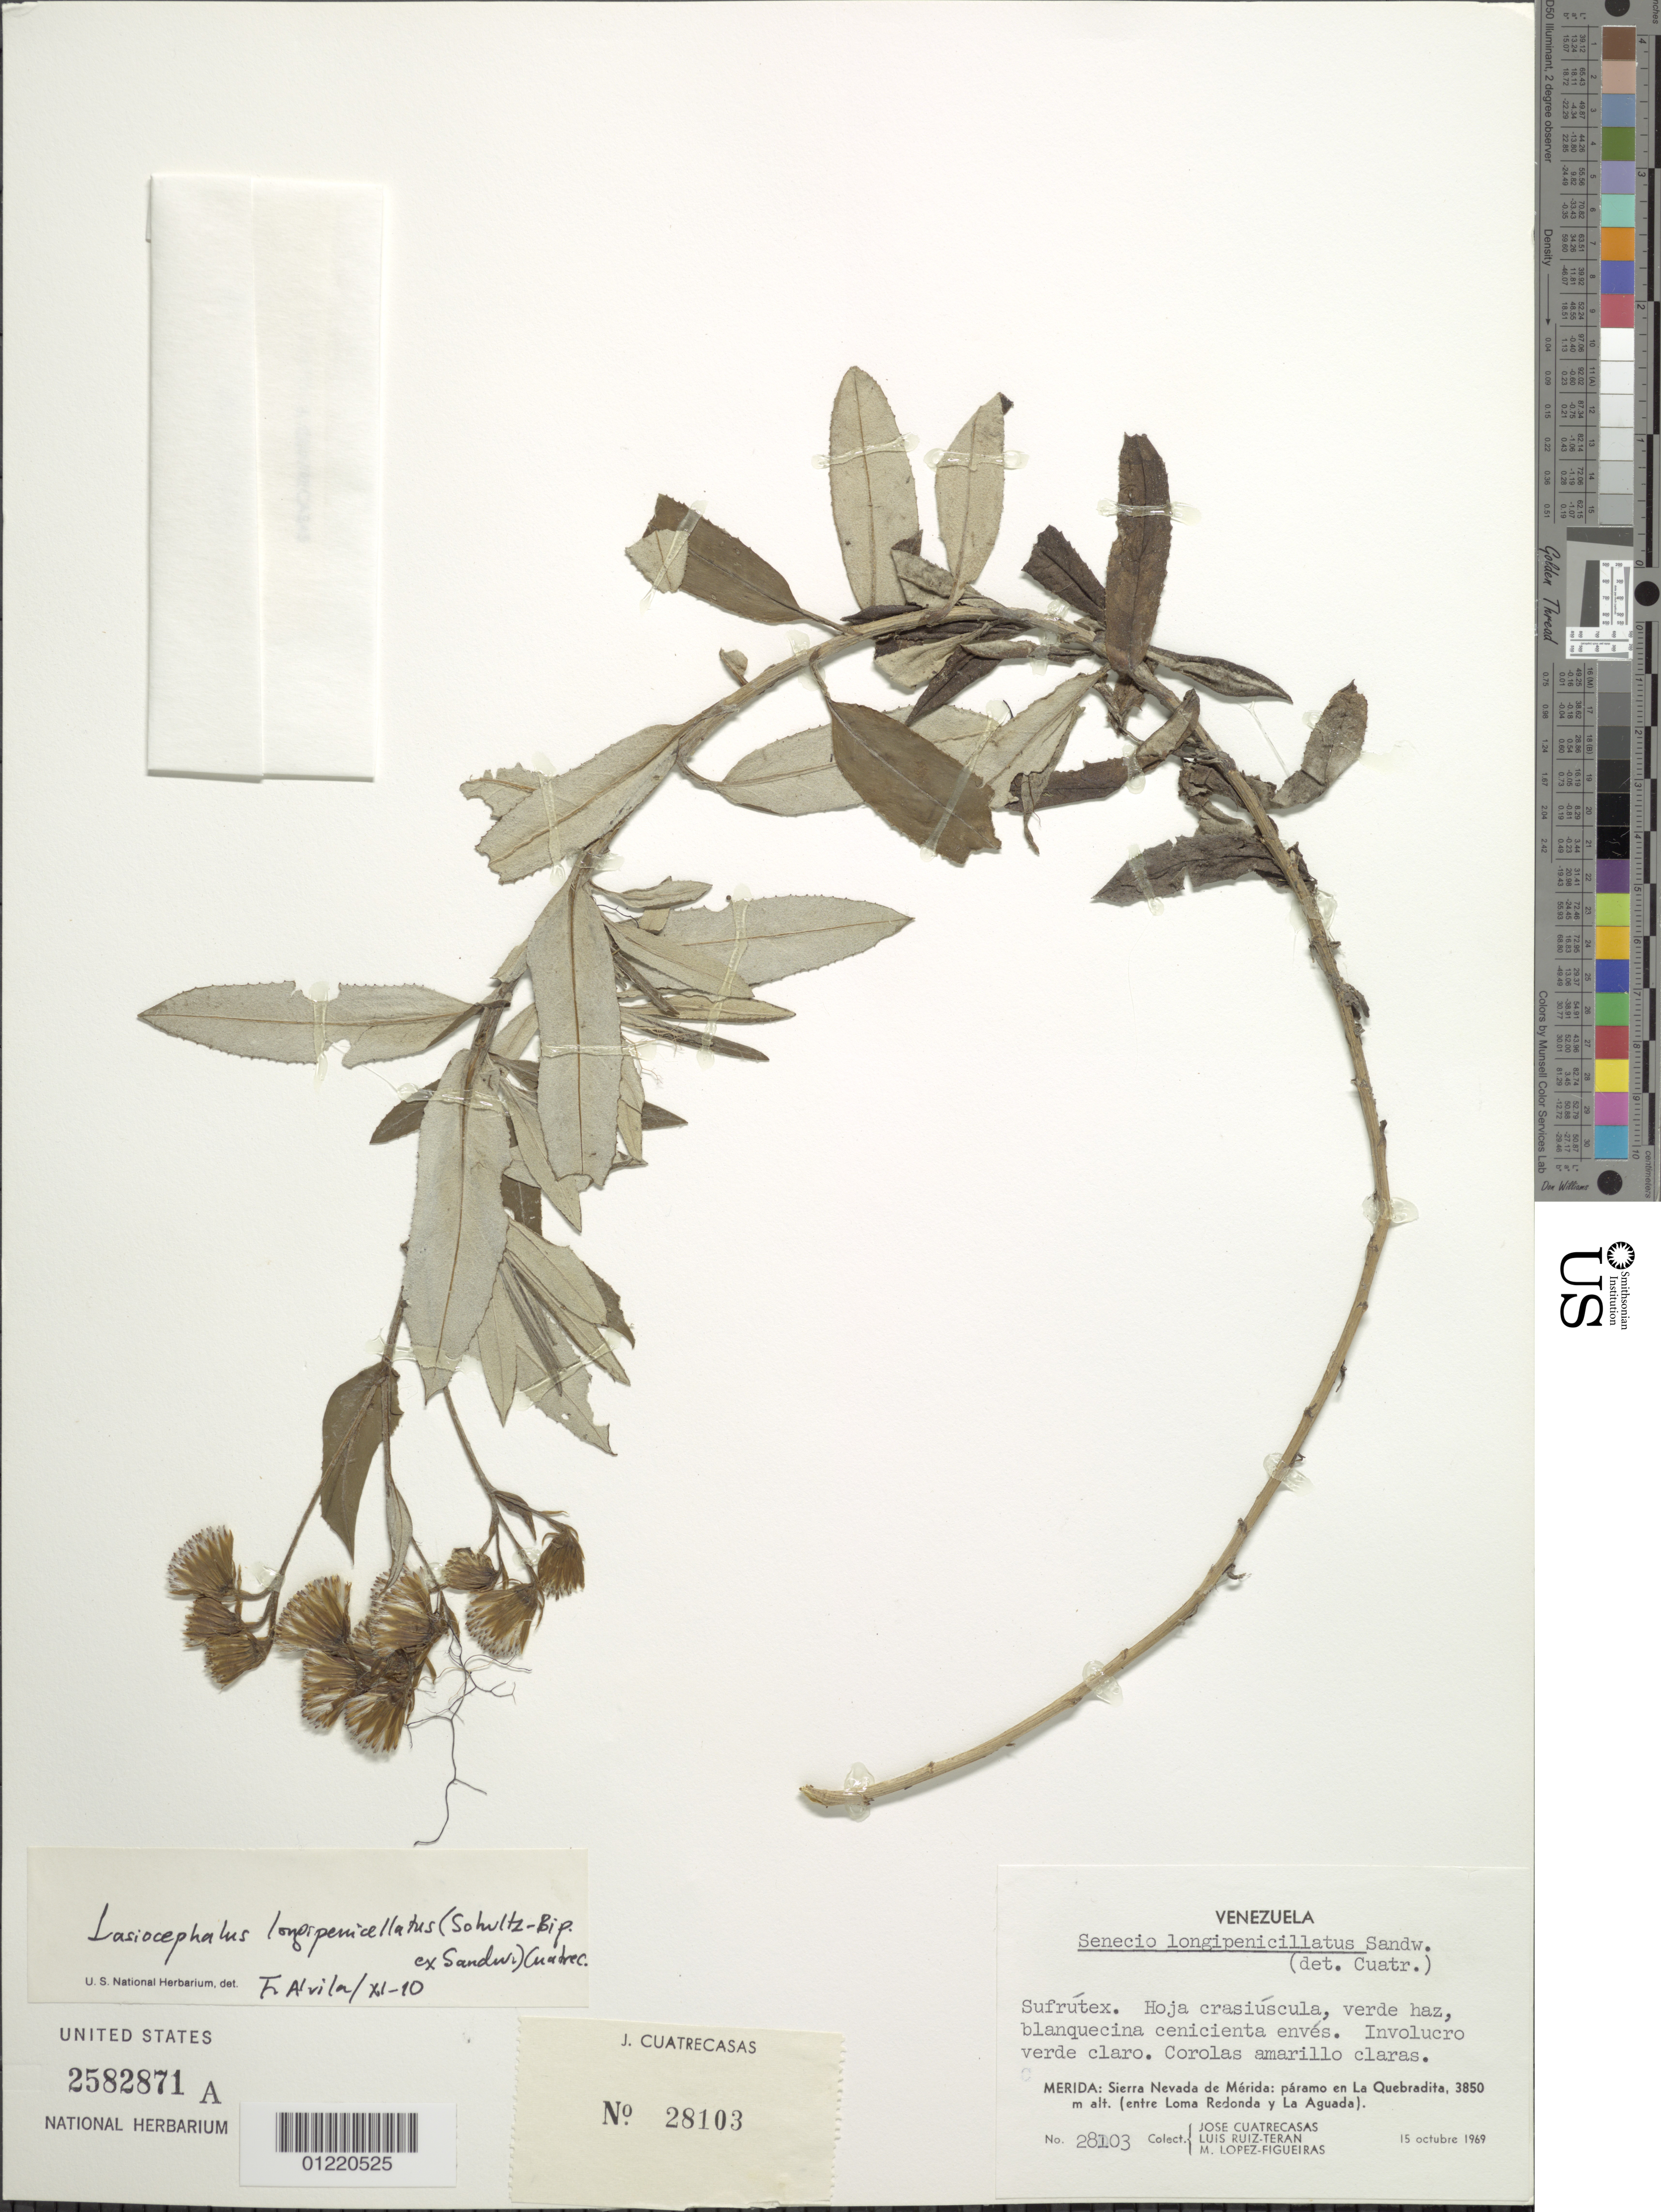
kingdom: Plantae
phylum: Tracheophyta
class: Magnoliopsida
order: Asterales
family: Asteraceae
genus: Senecio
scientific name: Senecio longepenicillatus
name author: Sch. Bip. ex Sandw.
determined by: Salomon, Luciana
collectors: J. Cuatrecasas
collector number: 28103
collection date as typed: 15 Oct 1969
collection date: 1969-10-15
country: Venezuela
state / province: Mérida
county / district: Libertador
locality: Sierra de Nevada de Merida: Páramo en La Quebradita (entre Loma Redonda y La Aguada). Redonda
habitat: Paramo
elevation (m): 3850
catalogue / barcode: US 2582871a